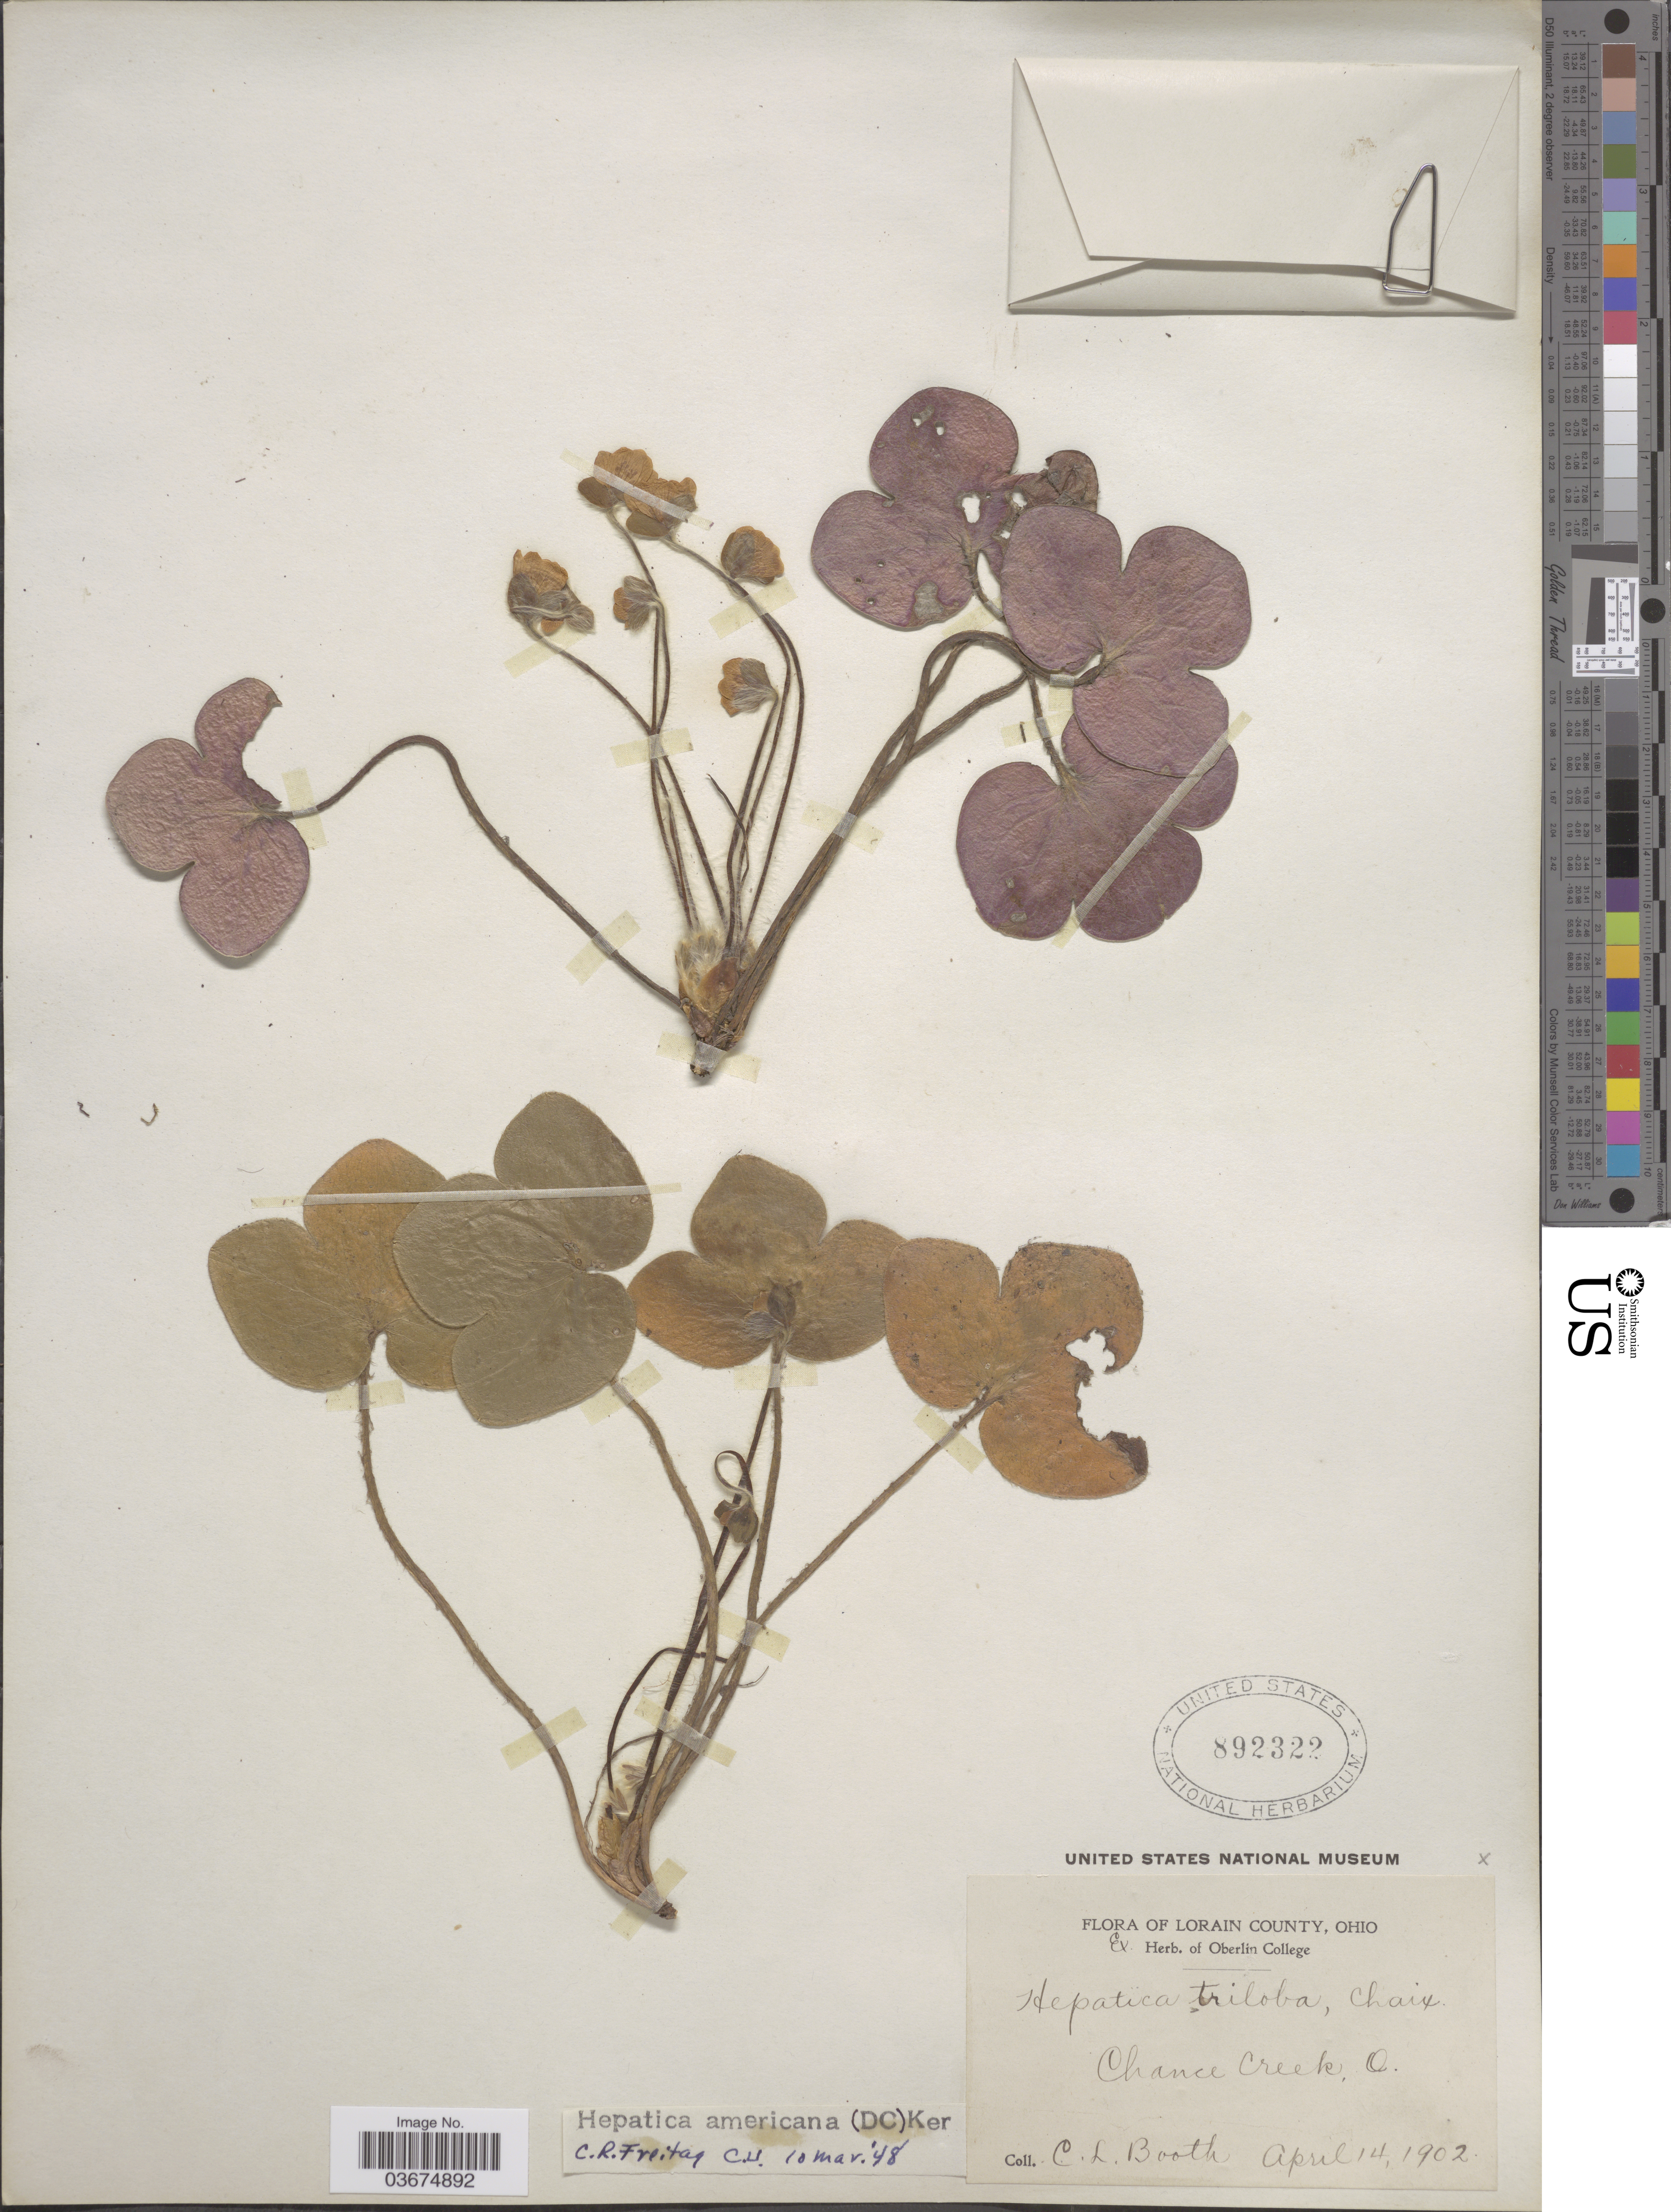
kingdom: Plantae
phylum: Tracheophyta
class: Magnoliopsida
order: Ranunculales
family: Ranunculaceae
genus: Hepatica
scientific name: Hepatica americana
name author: (DC.) Ker Gawl.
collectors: C. Booth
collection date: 1902-04-14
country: United States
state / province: Ohio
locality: Lorain County. Chance Creek.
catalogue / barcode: US 892322